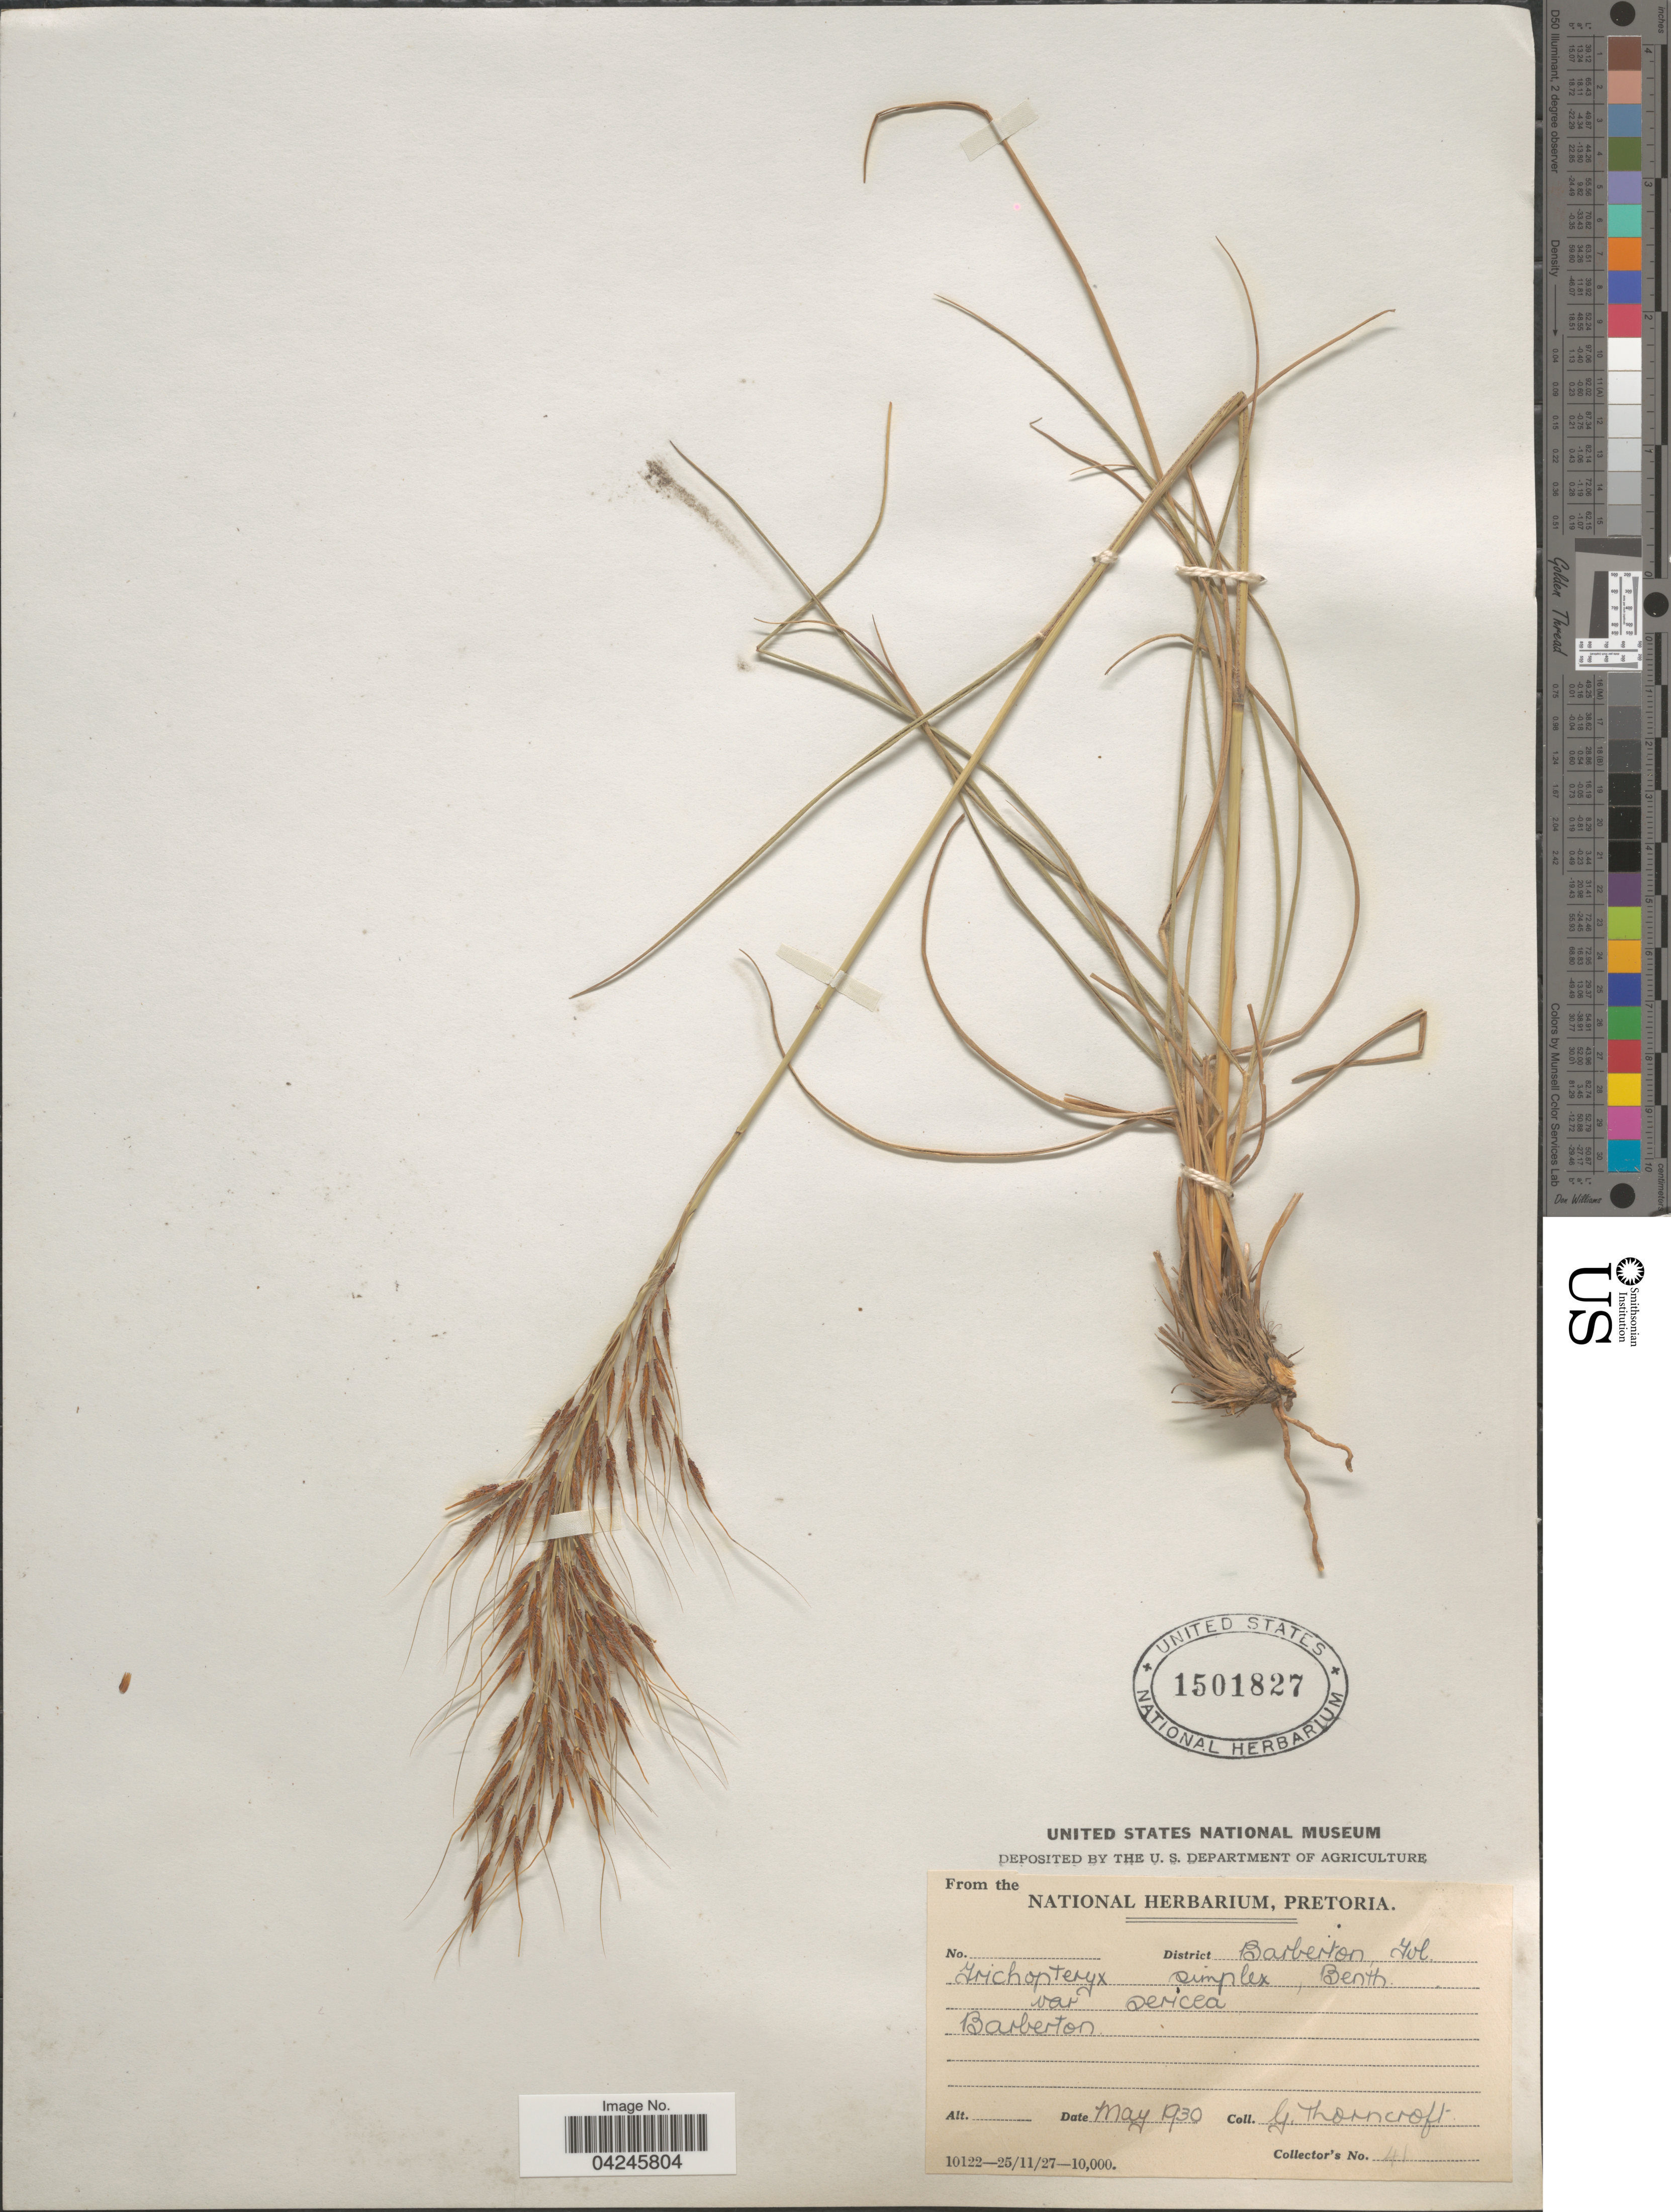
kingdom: Plantae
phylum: Tracheophyta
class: Liliopsida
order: Poales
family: Poaceae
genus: Loudetia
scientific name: Loudetia simplex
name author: (Nees) C.E. Hubb.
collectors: G. Thorncroft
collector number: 41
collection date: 1930-05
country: South Africa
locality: District Barberton, Tvl. Barberton.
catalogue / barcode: US 1501827